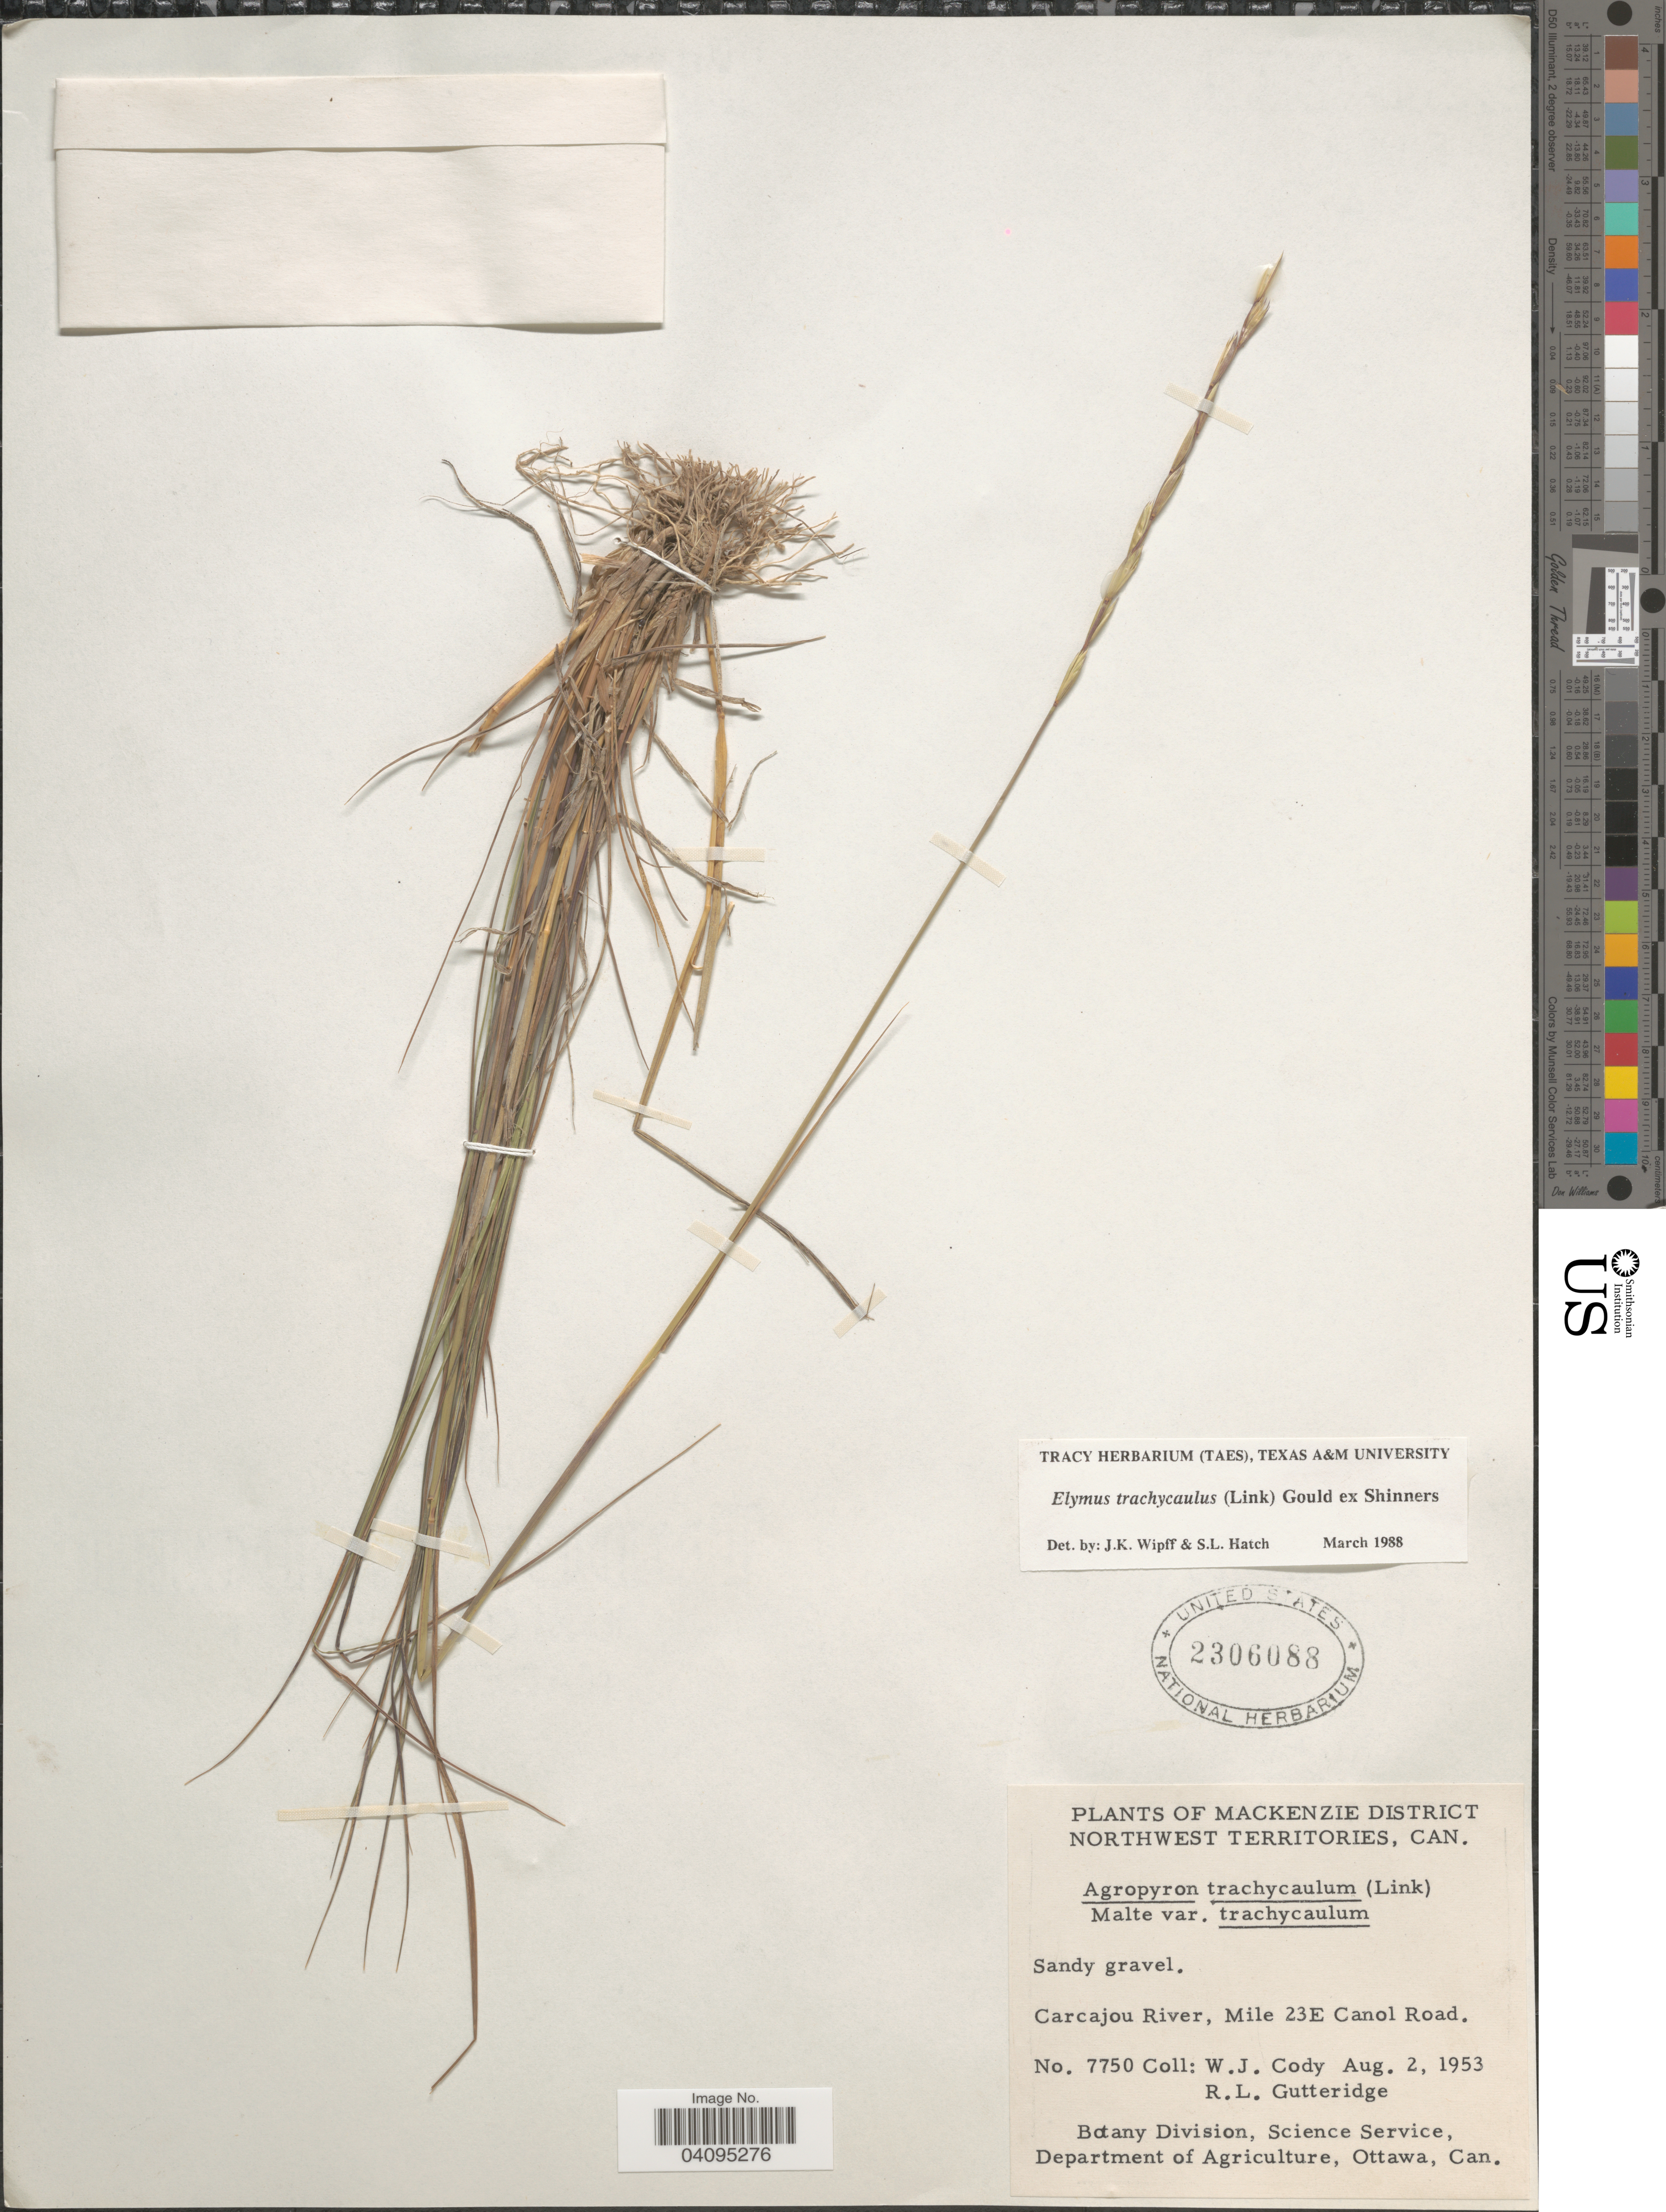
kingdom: Plantae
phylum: Tracheophyta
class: Liliopsida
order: Poales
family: Poaceae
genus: Elymus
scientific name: Elymus trachycaulus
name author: (Link) Gould ex Shinners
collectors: W. Cody & R. Gutteridge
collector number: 7750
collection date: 1953-08-02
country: Canada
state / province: Northwest Territories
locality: Mackenzie District. Carcajou River, Mile 23E Canol Road.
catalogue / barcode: US 2306088